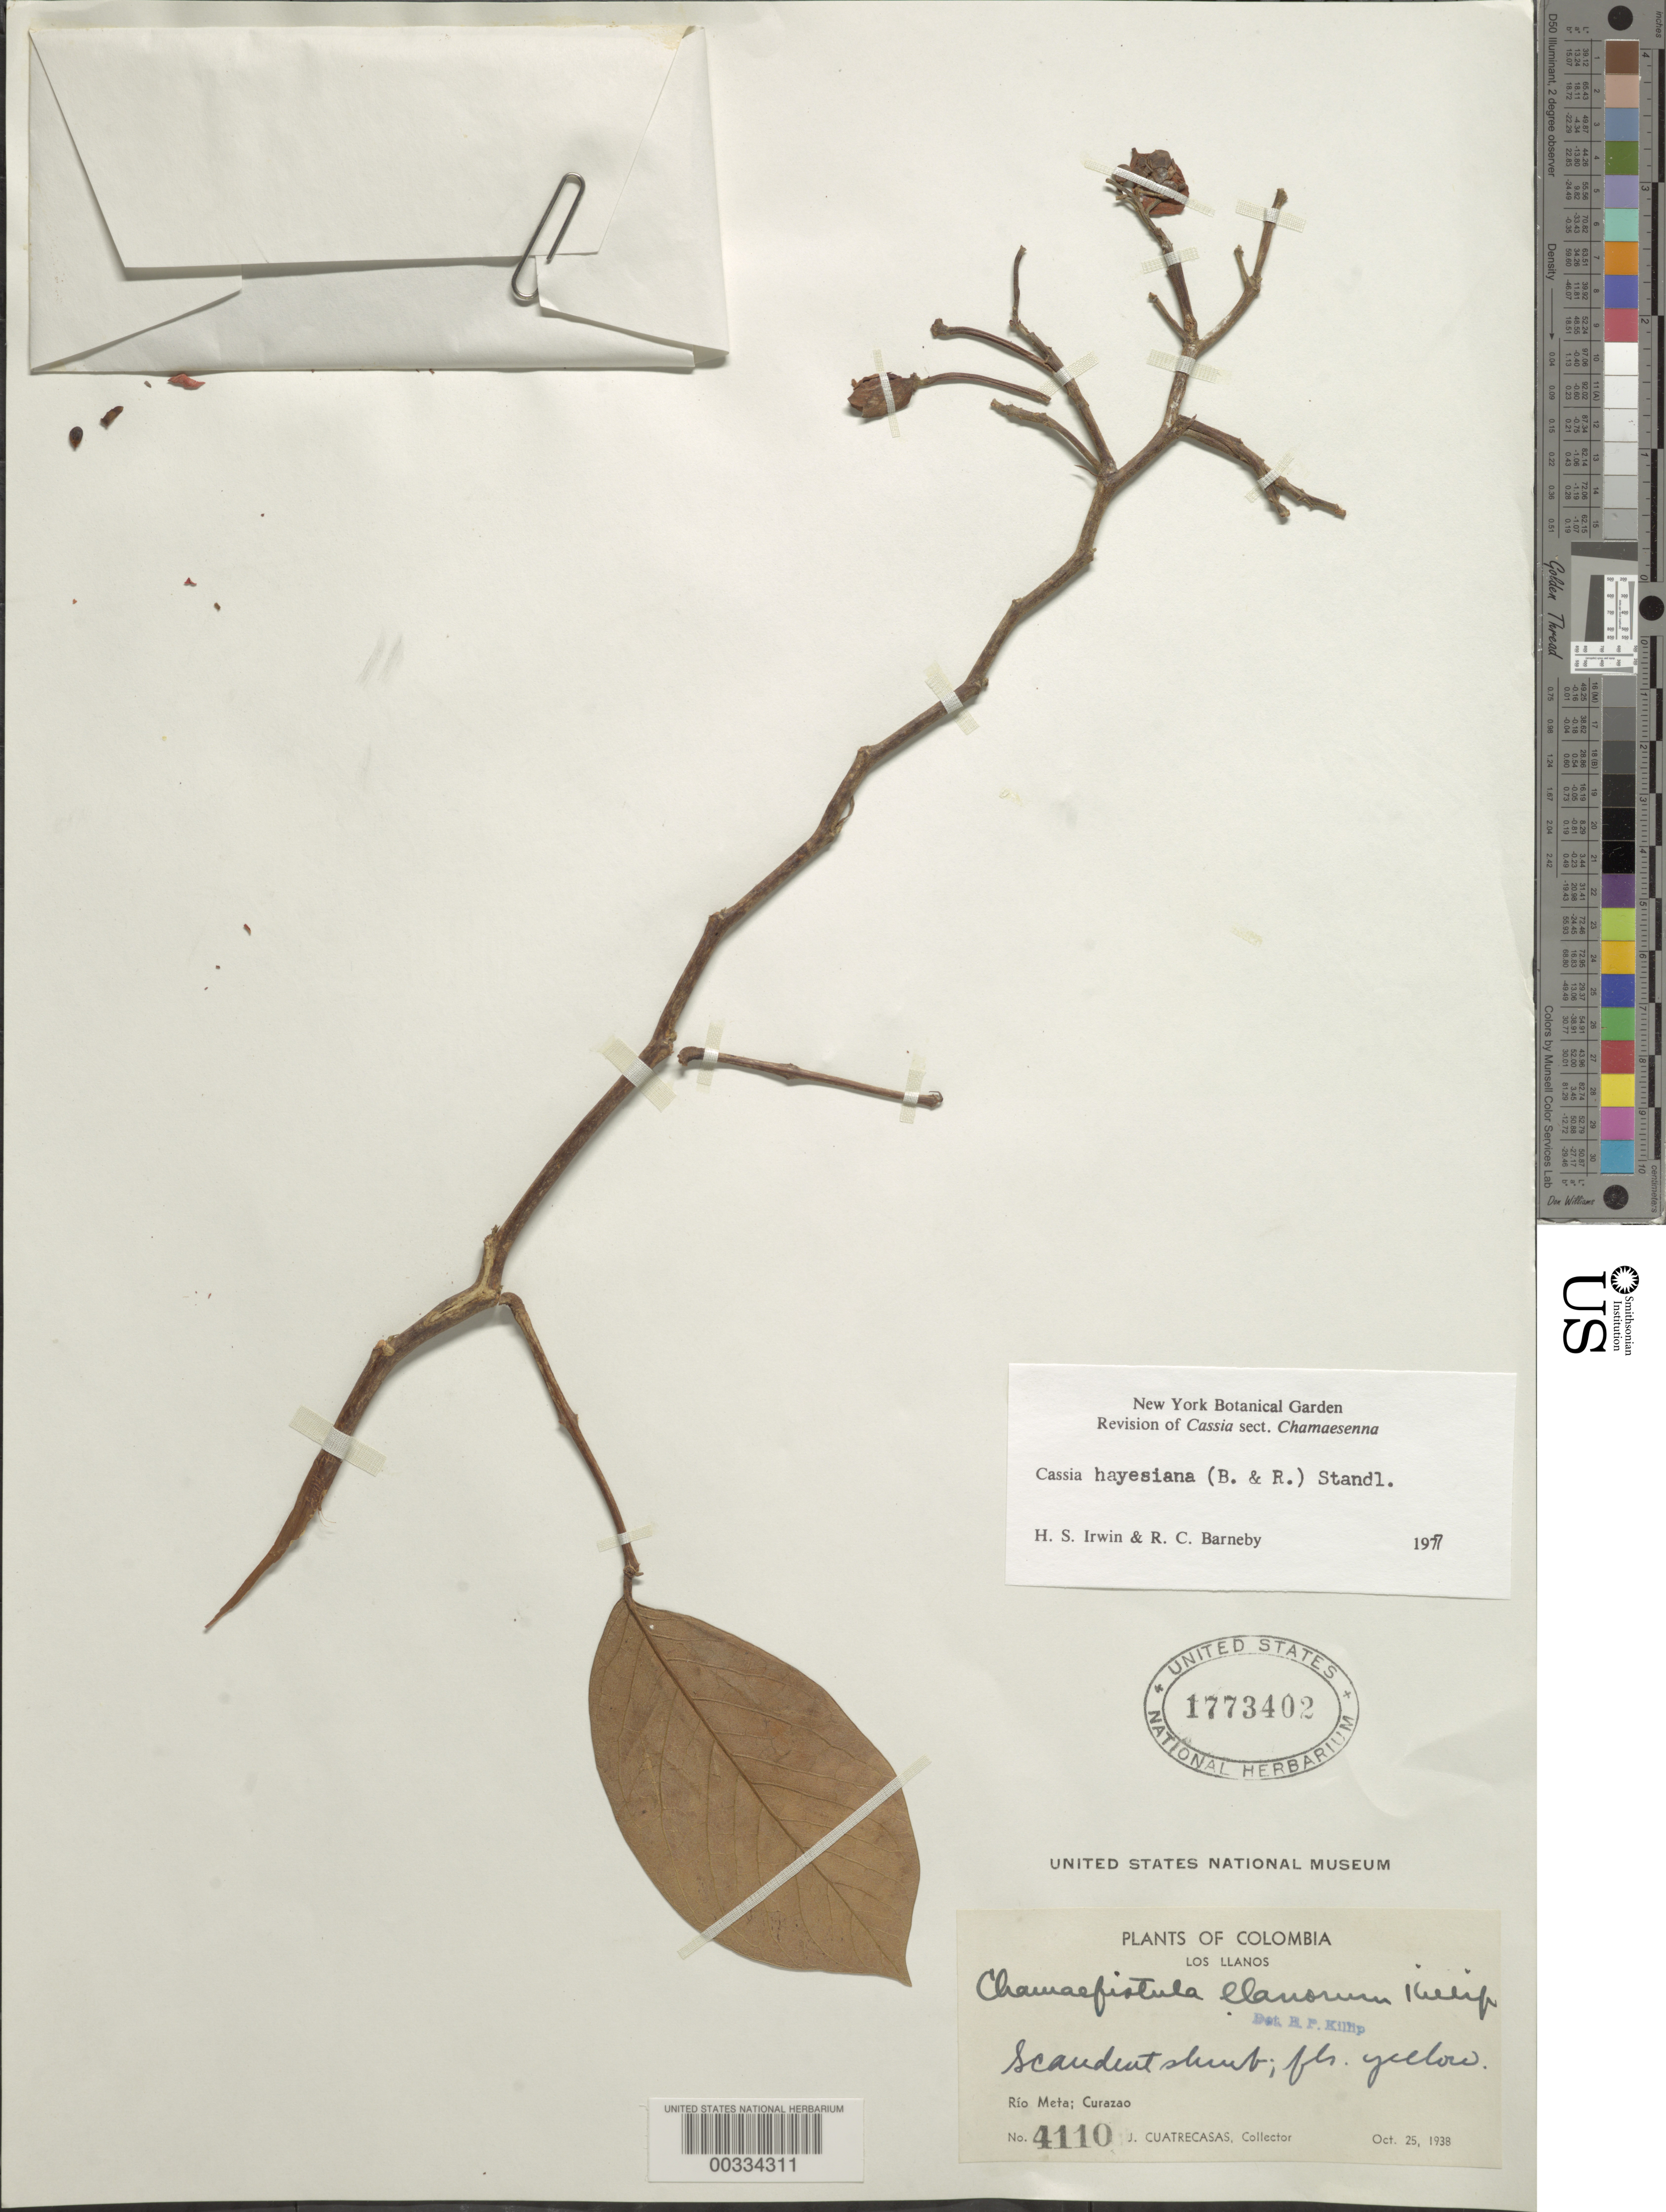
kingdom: Plantae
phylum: Tracheophyta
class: Magnoliopsida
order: Fabales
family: Fabaceae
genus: Senna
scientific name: Senna hayesiana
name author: (Britton & Rose) H.S. Irwin & Barneby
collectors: J. Cuatrecasas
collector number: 4110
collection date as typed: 25 Oct 1938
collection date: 1938-10-25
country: Colombia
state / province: Arauca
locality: Rio Meta; Curazao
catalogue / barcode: US 1773402